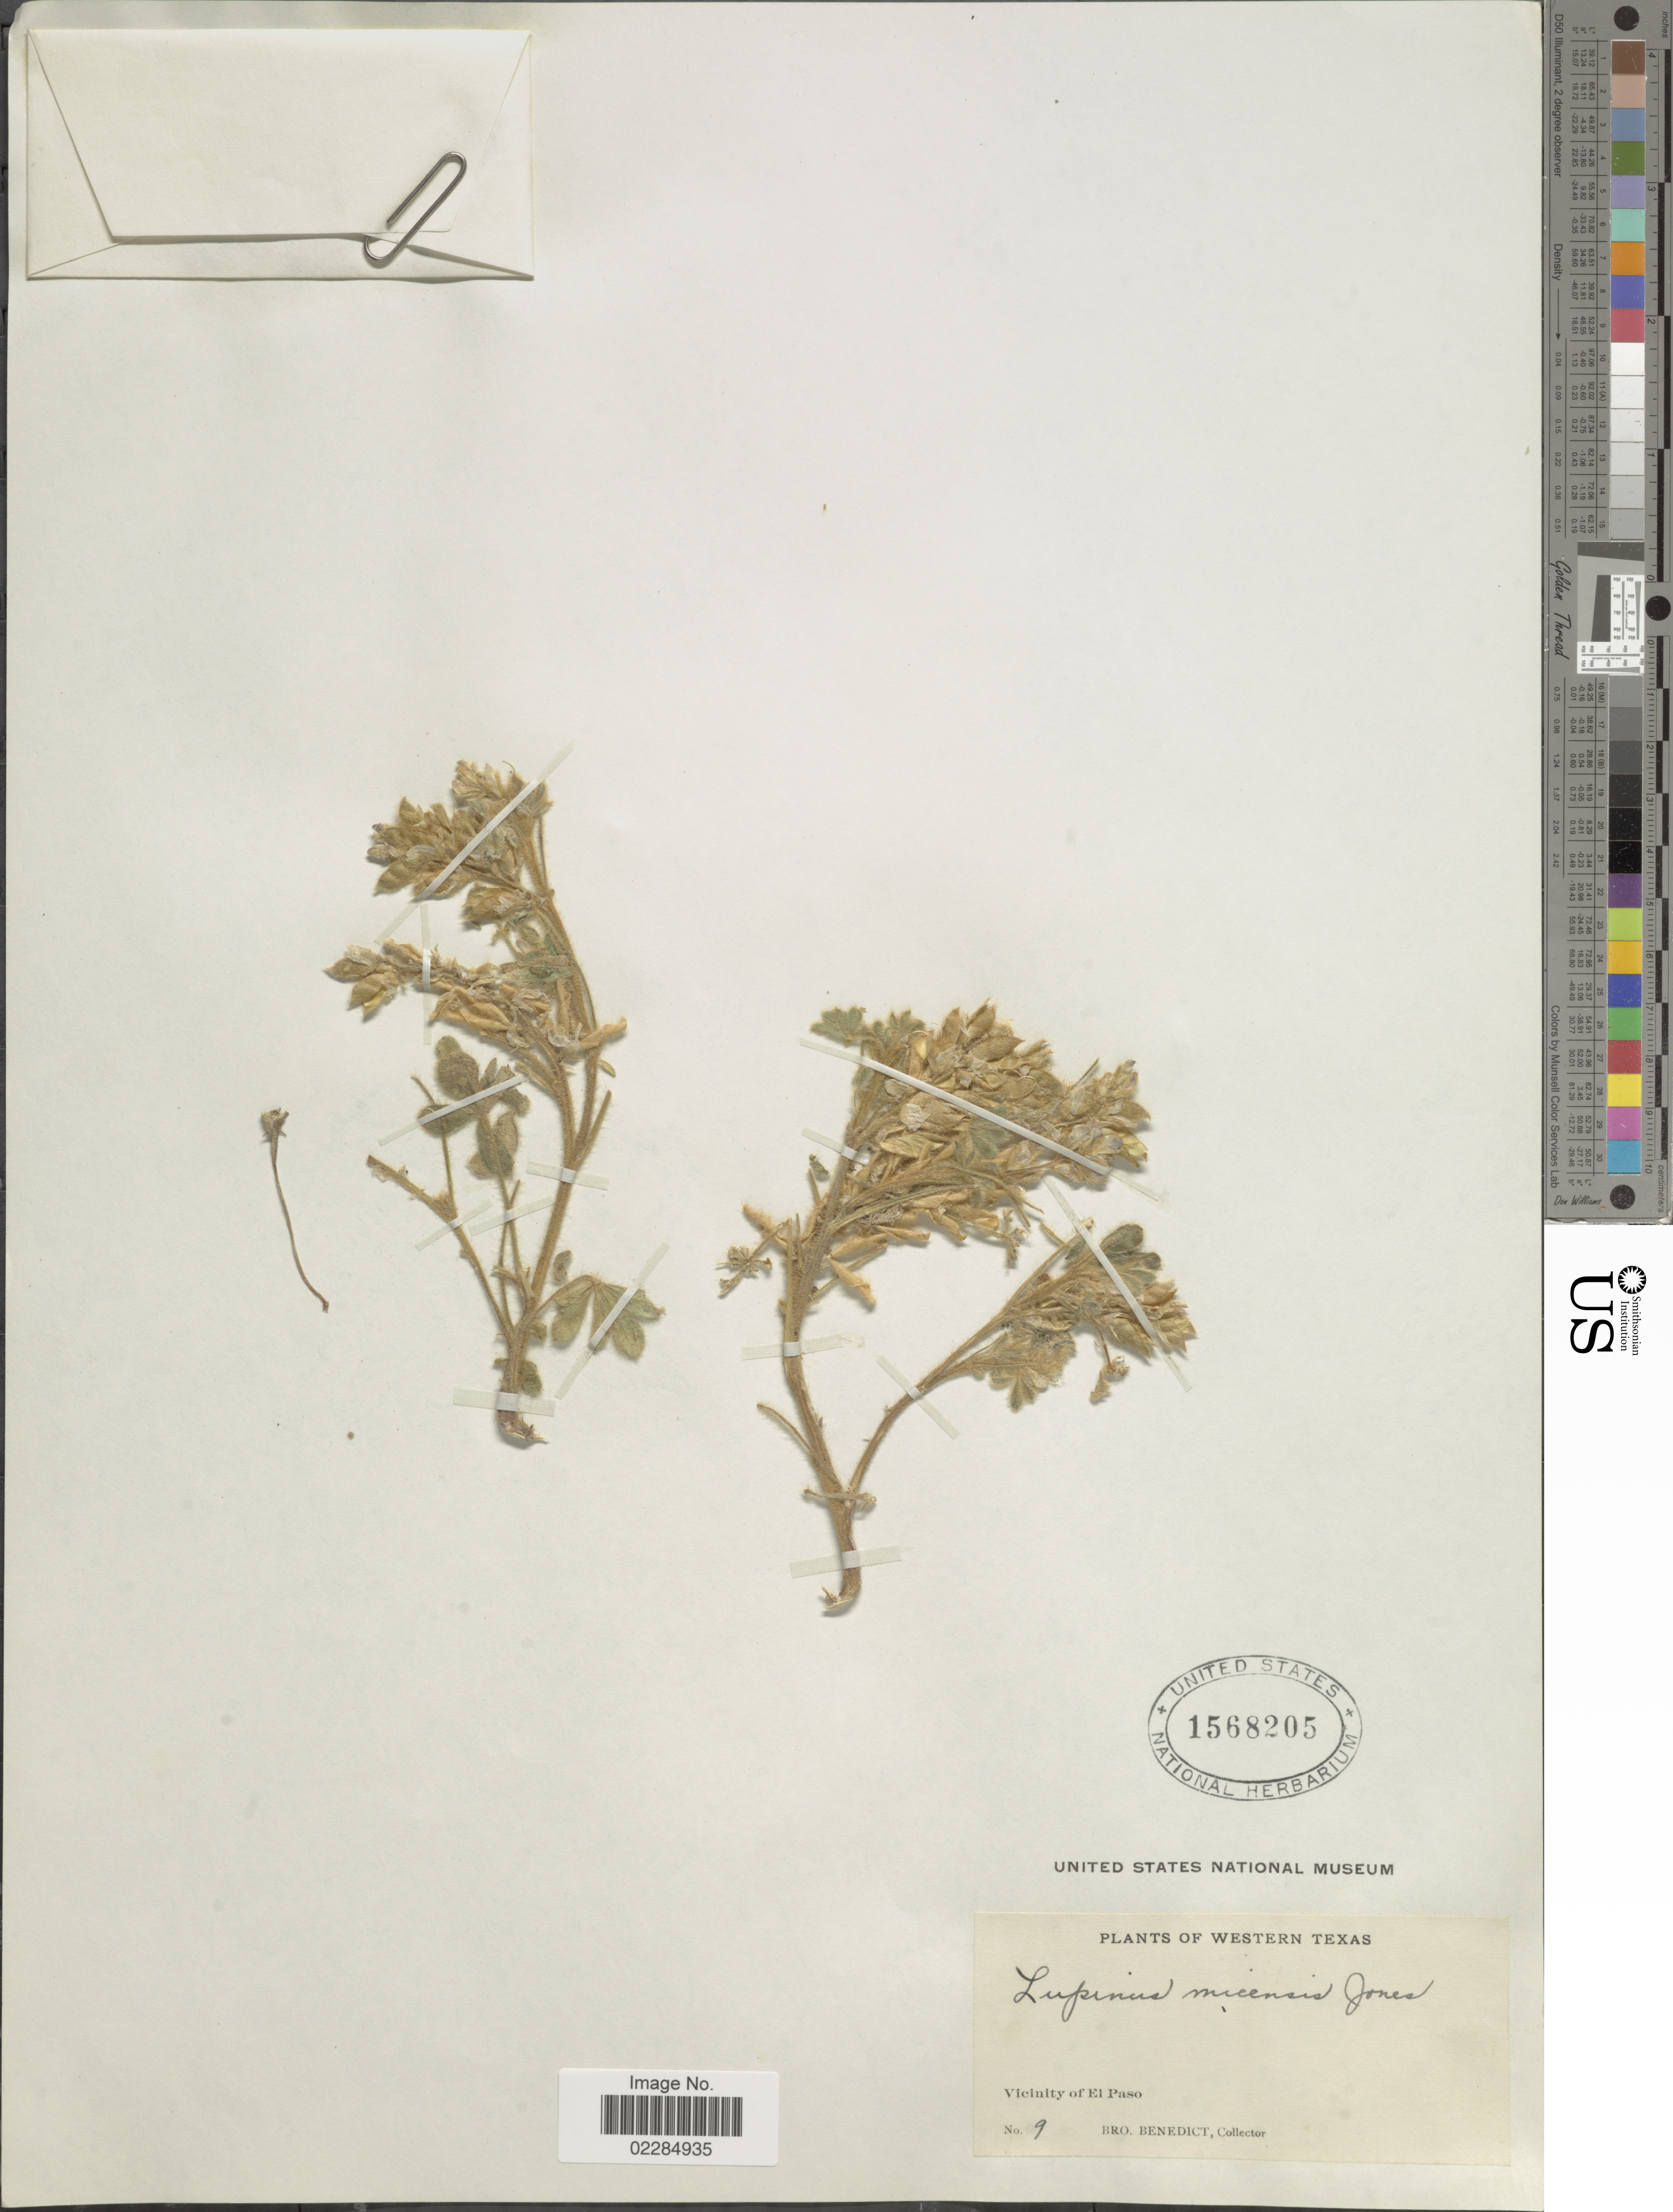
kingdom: Plantae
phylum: Tracheophyta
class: Magnoliopsida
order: Fabales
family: Fabaceae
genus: Lupinus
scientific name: Lupinus concinnus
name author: J. Agardh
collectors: Bro. Benedict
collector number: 9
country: United States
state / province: Texas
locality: Western Texas. Vicinity of El Paso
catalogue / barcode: US 1568205